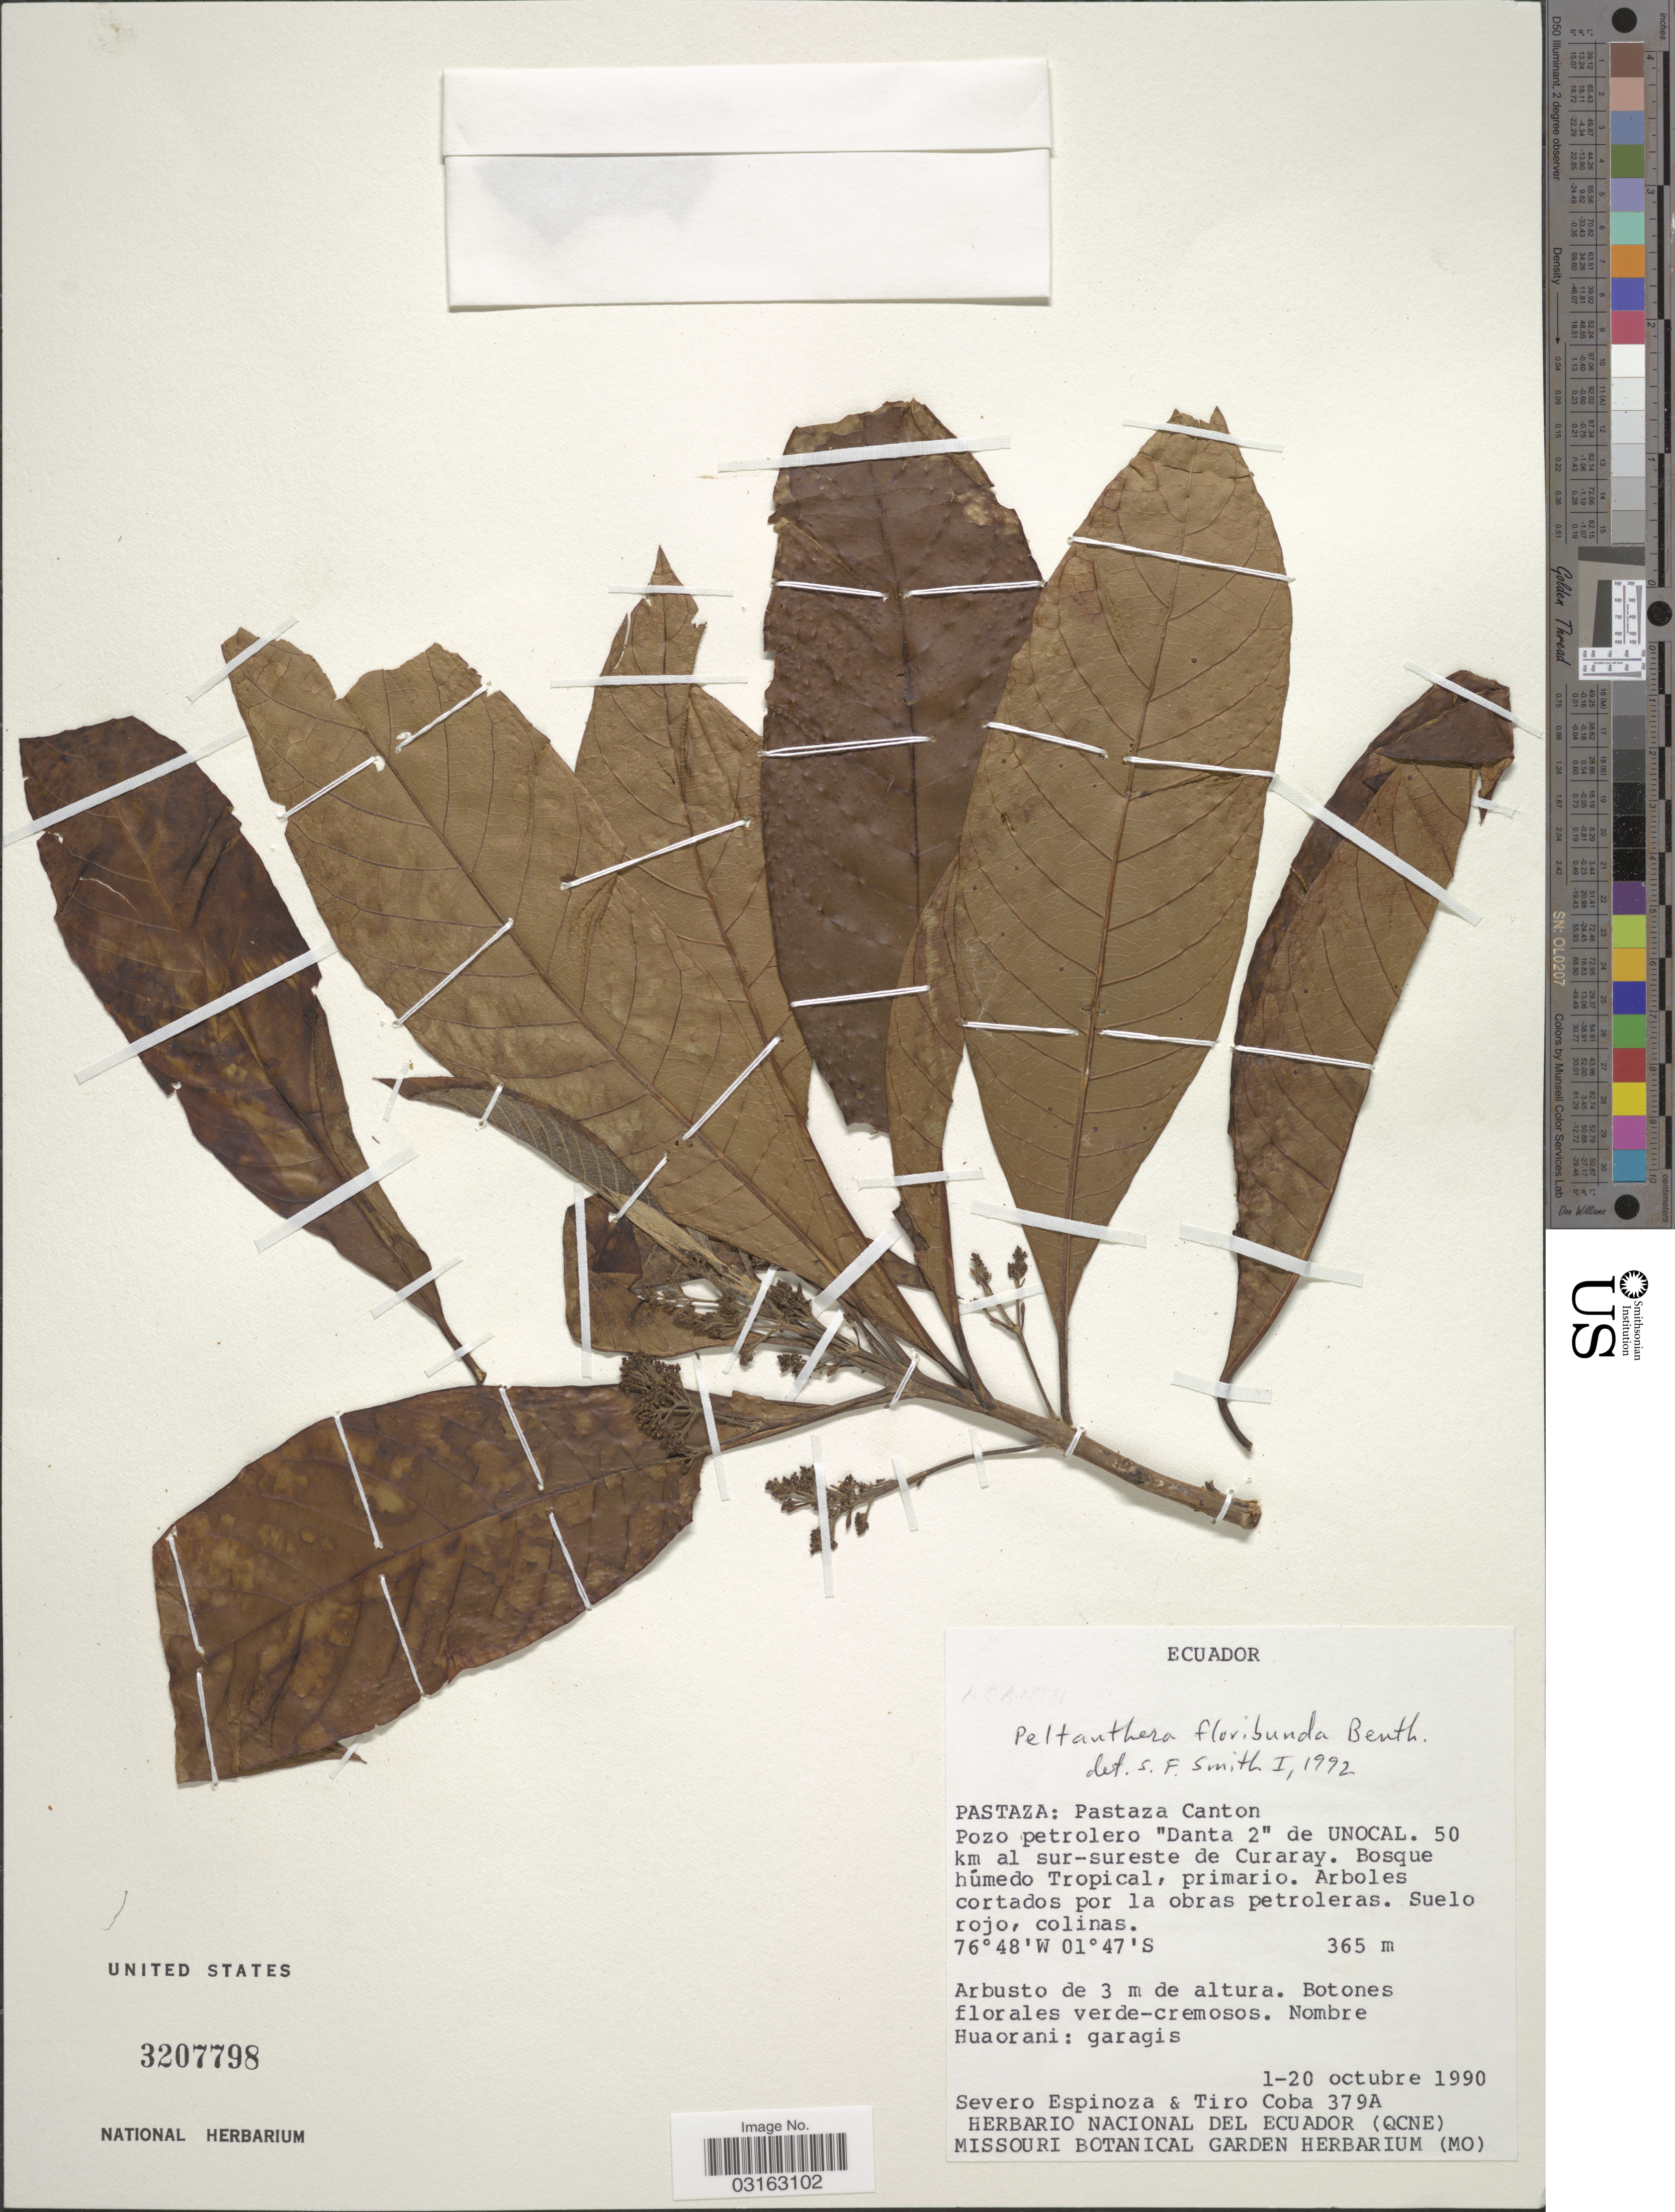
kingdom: Plantae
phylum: Tracheophyta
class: Magnoliopsida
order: Lamiales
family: Peltantheraceae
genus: Peltanthera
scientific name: Peltanthera floribunda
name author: Benth.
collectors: S. Espinoza & T. Coba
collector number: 379A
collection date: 1990-10-01/1990-10-20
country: Ecuador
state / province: Pastaza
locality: Pastaza Canton. Pozo petrolero "Dante 2" de Unocal. 50 km al sur-sureste de Curaray.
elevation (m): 365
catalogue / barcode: US 3207798